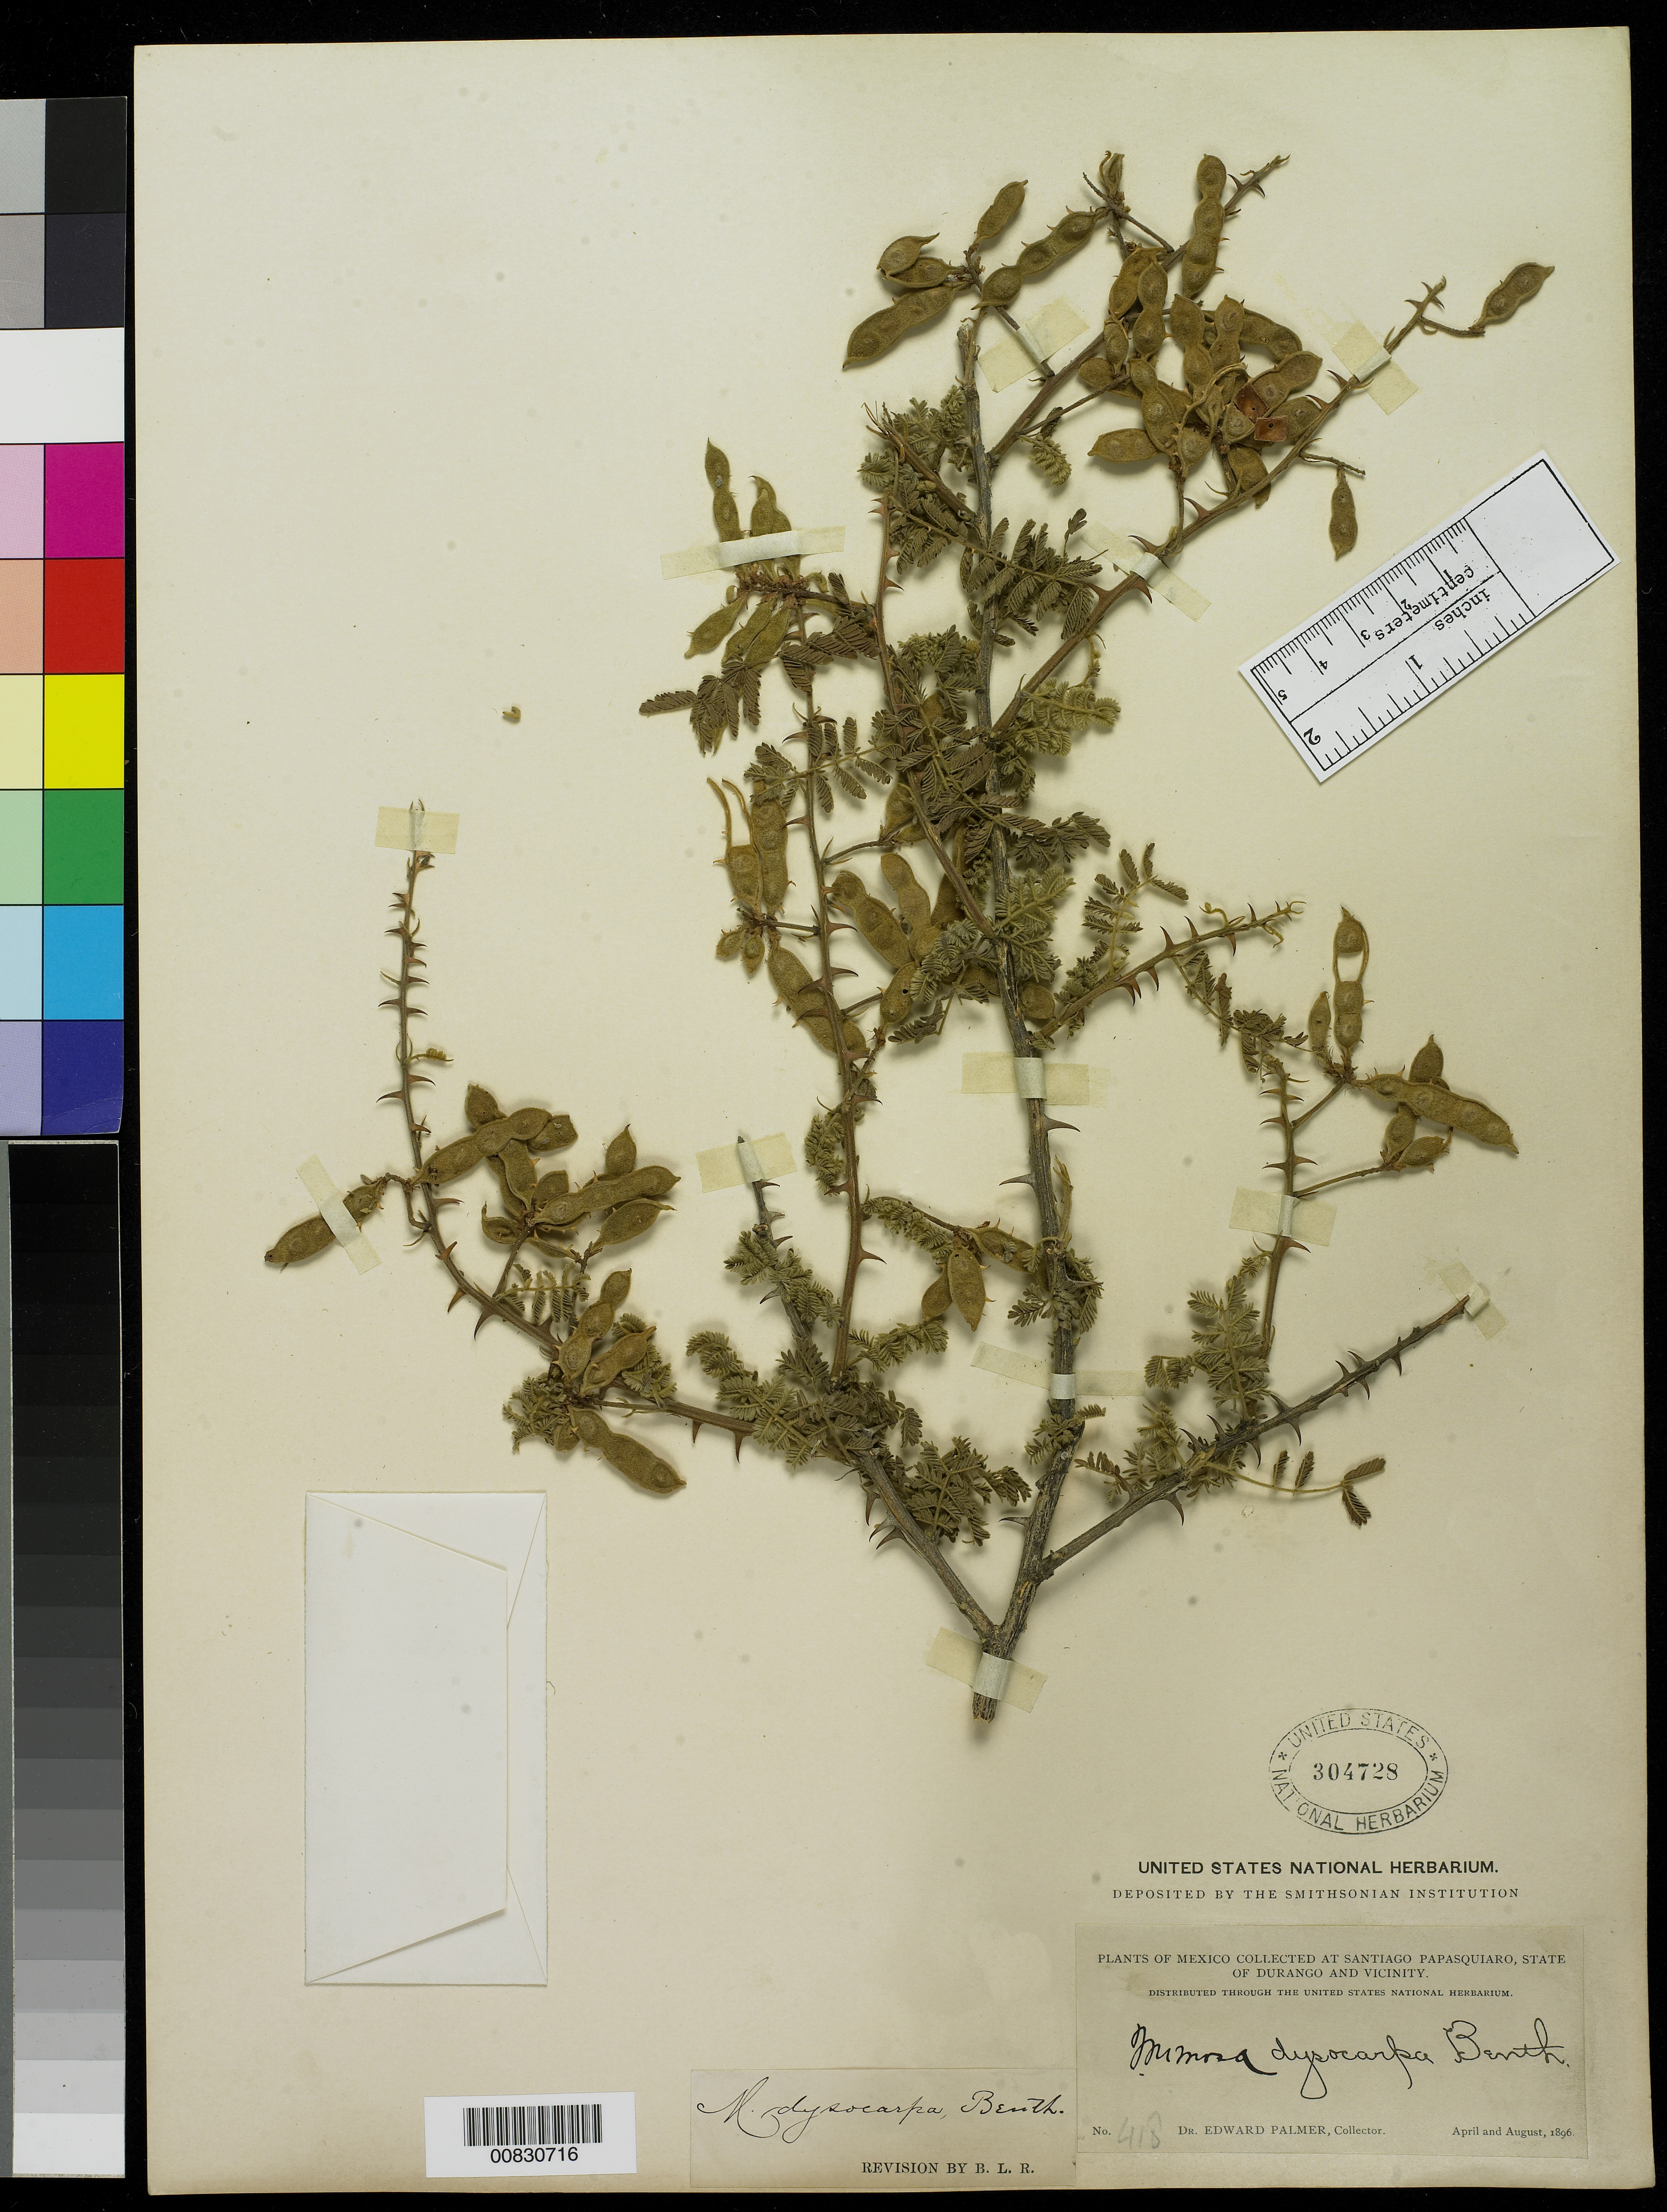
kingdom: Plantae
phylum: Tracheophyta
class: Magnoliopsida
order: Fabales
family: Fabaceae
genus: Mimosa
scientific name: Mimosa dysocarpa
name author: Benth. ex A. Gray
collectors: E. Palmer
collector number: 418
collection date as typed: Apr 1896 to -- Aug 1896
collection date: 1896-04/1896-08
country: Mexico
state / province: Durango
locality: Santiago Papasquiaro, Durango and vicinity.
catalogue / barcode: US 304728